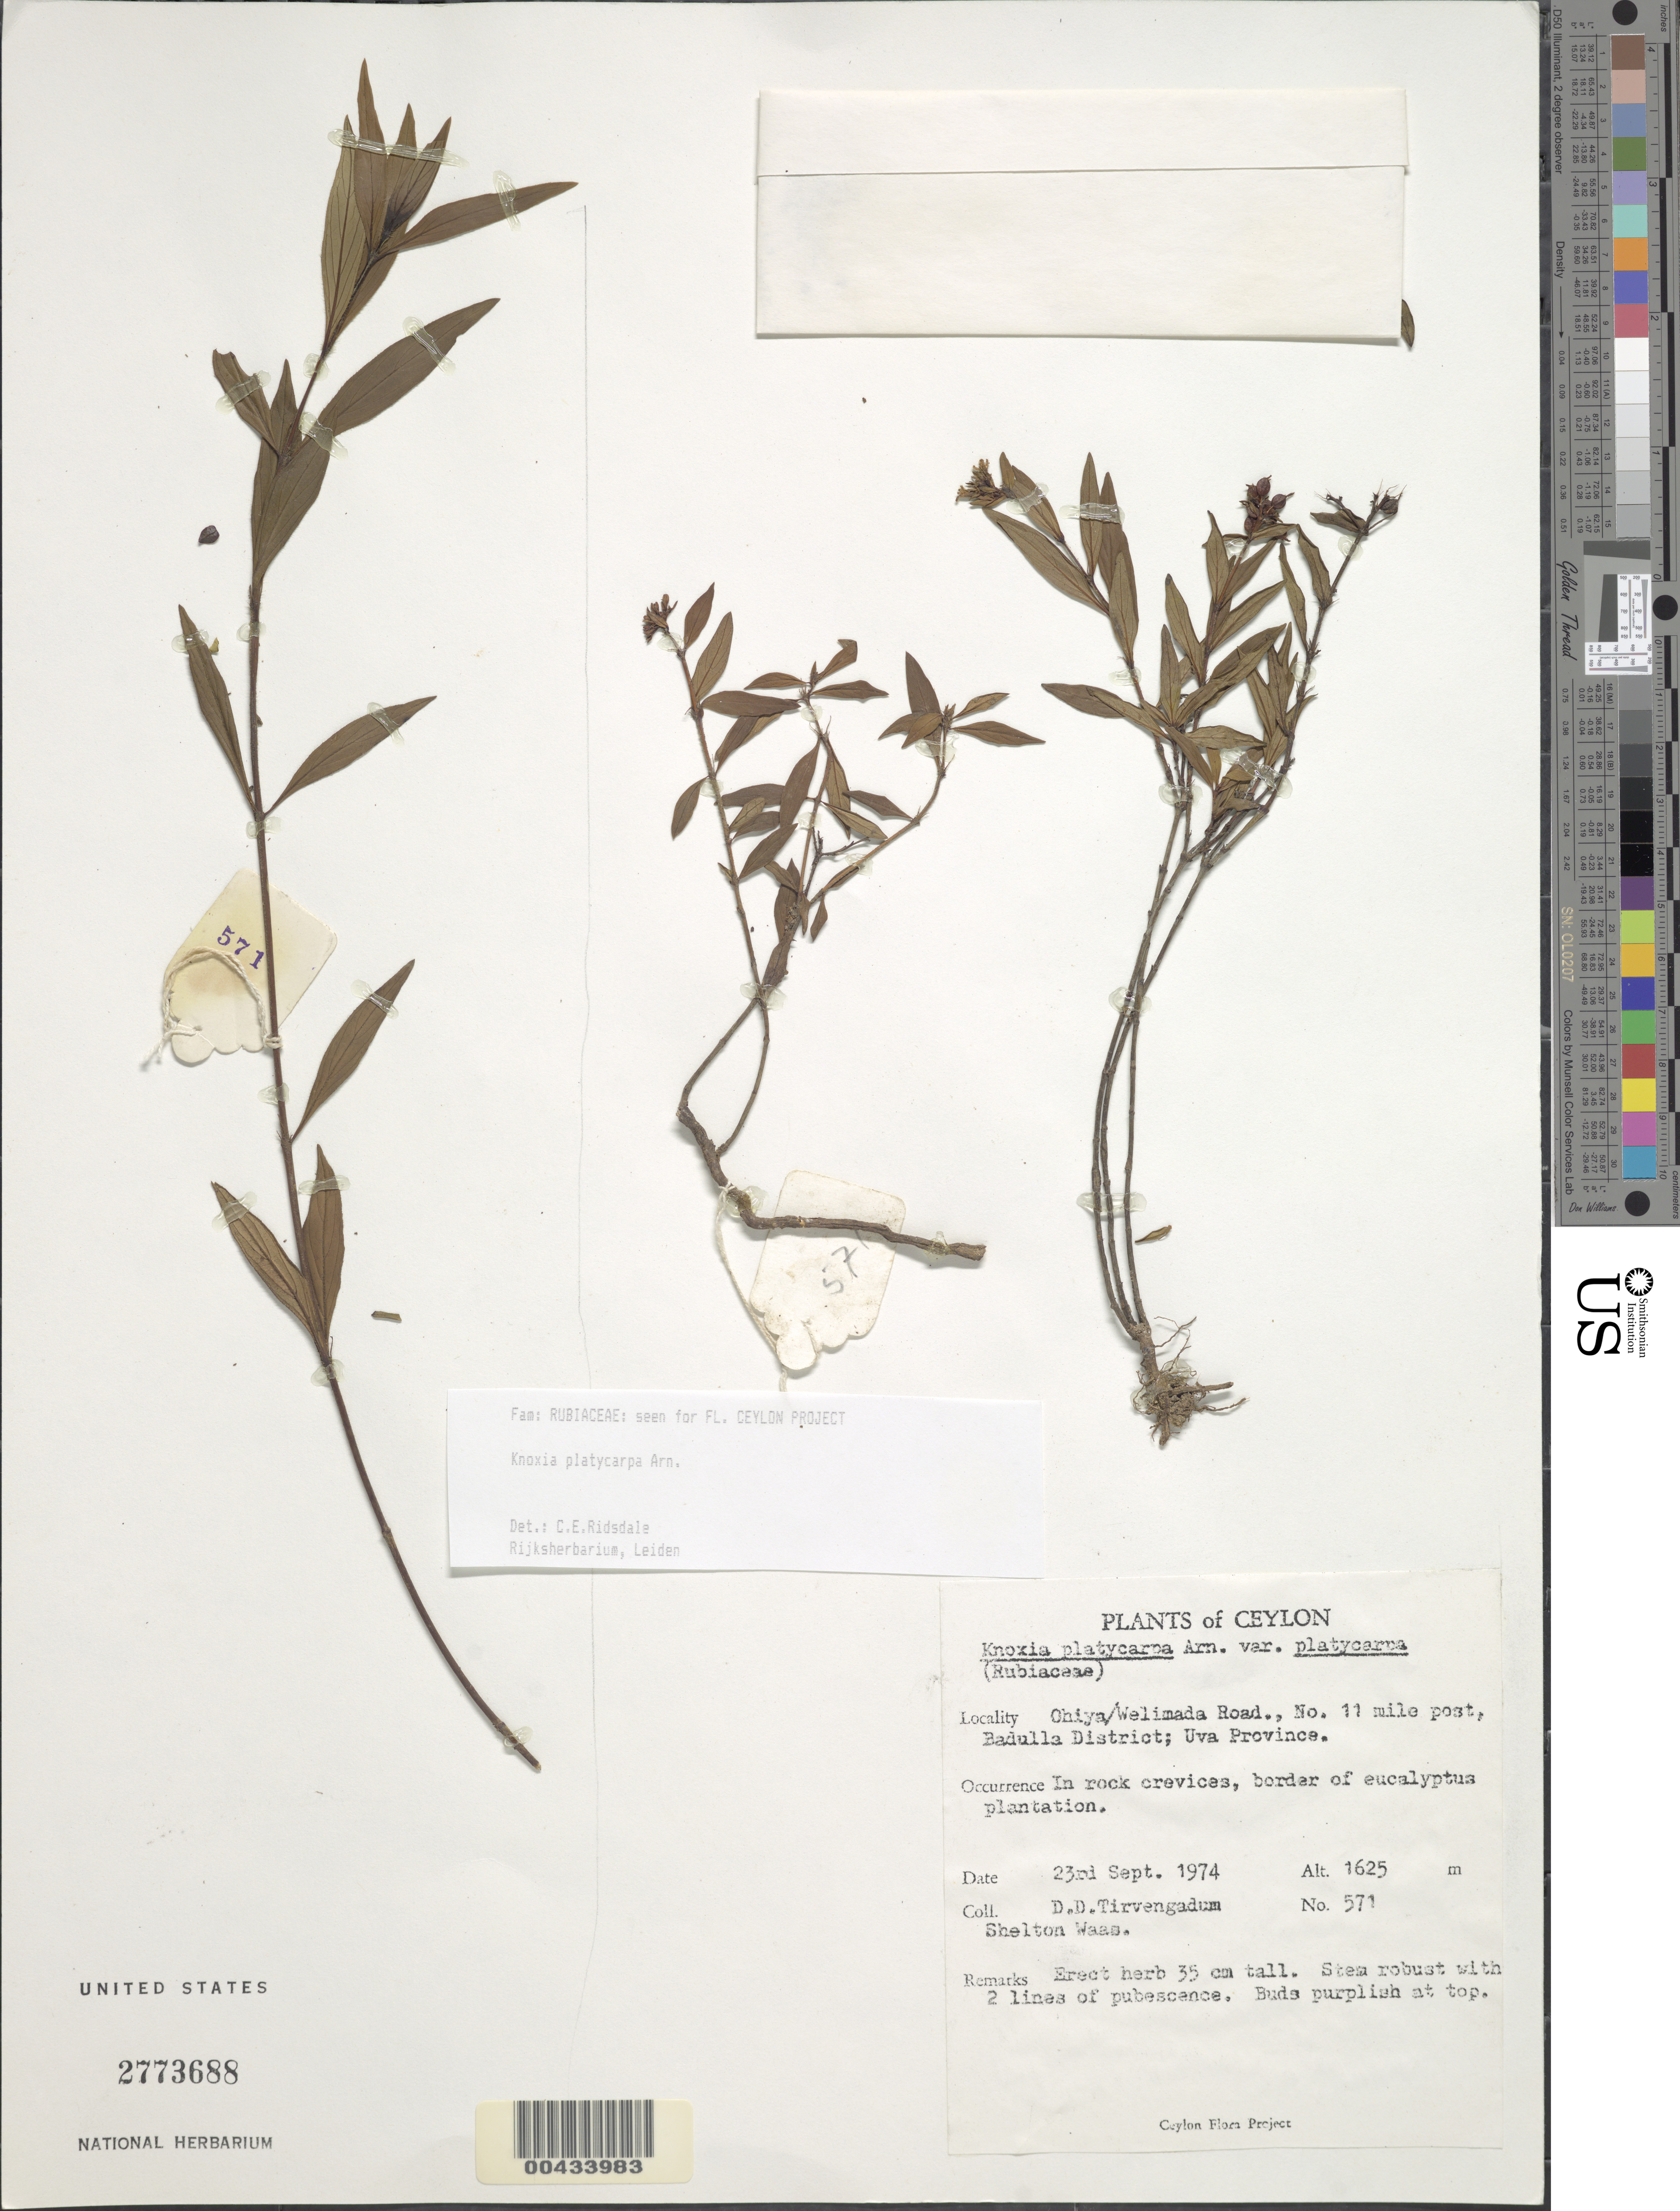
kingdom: Plantae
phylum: Tracheophyta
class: Magnoliopsida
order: Gentianales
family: Rubiaceae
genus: Knoxia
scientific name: Knoxia platycarpa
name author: Arn.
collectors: D. Tirvengadum & S. Waas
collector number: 571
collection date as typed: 23 Sep 1974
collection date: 1974-09-23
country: Sri Lanka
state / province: Uva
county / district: Badulla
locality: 11 mi post, Ohiya-Welimada Rd.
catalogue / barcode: US 2773688